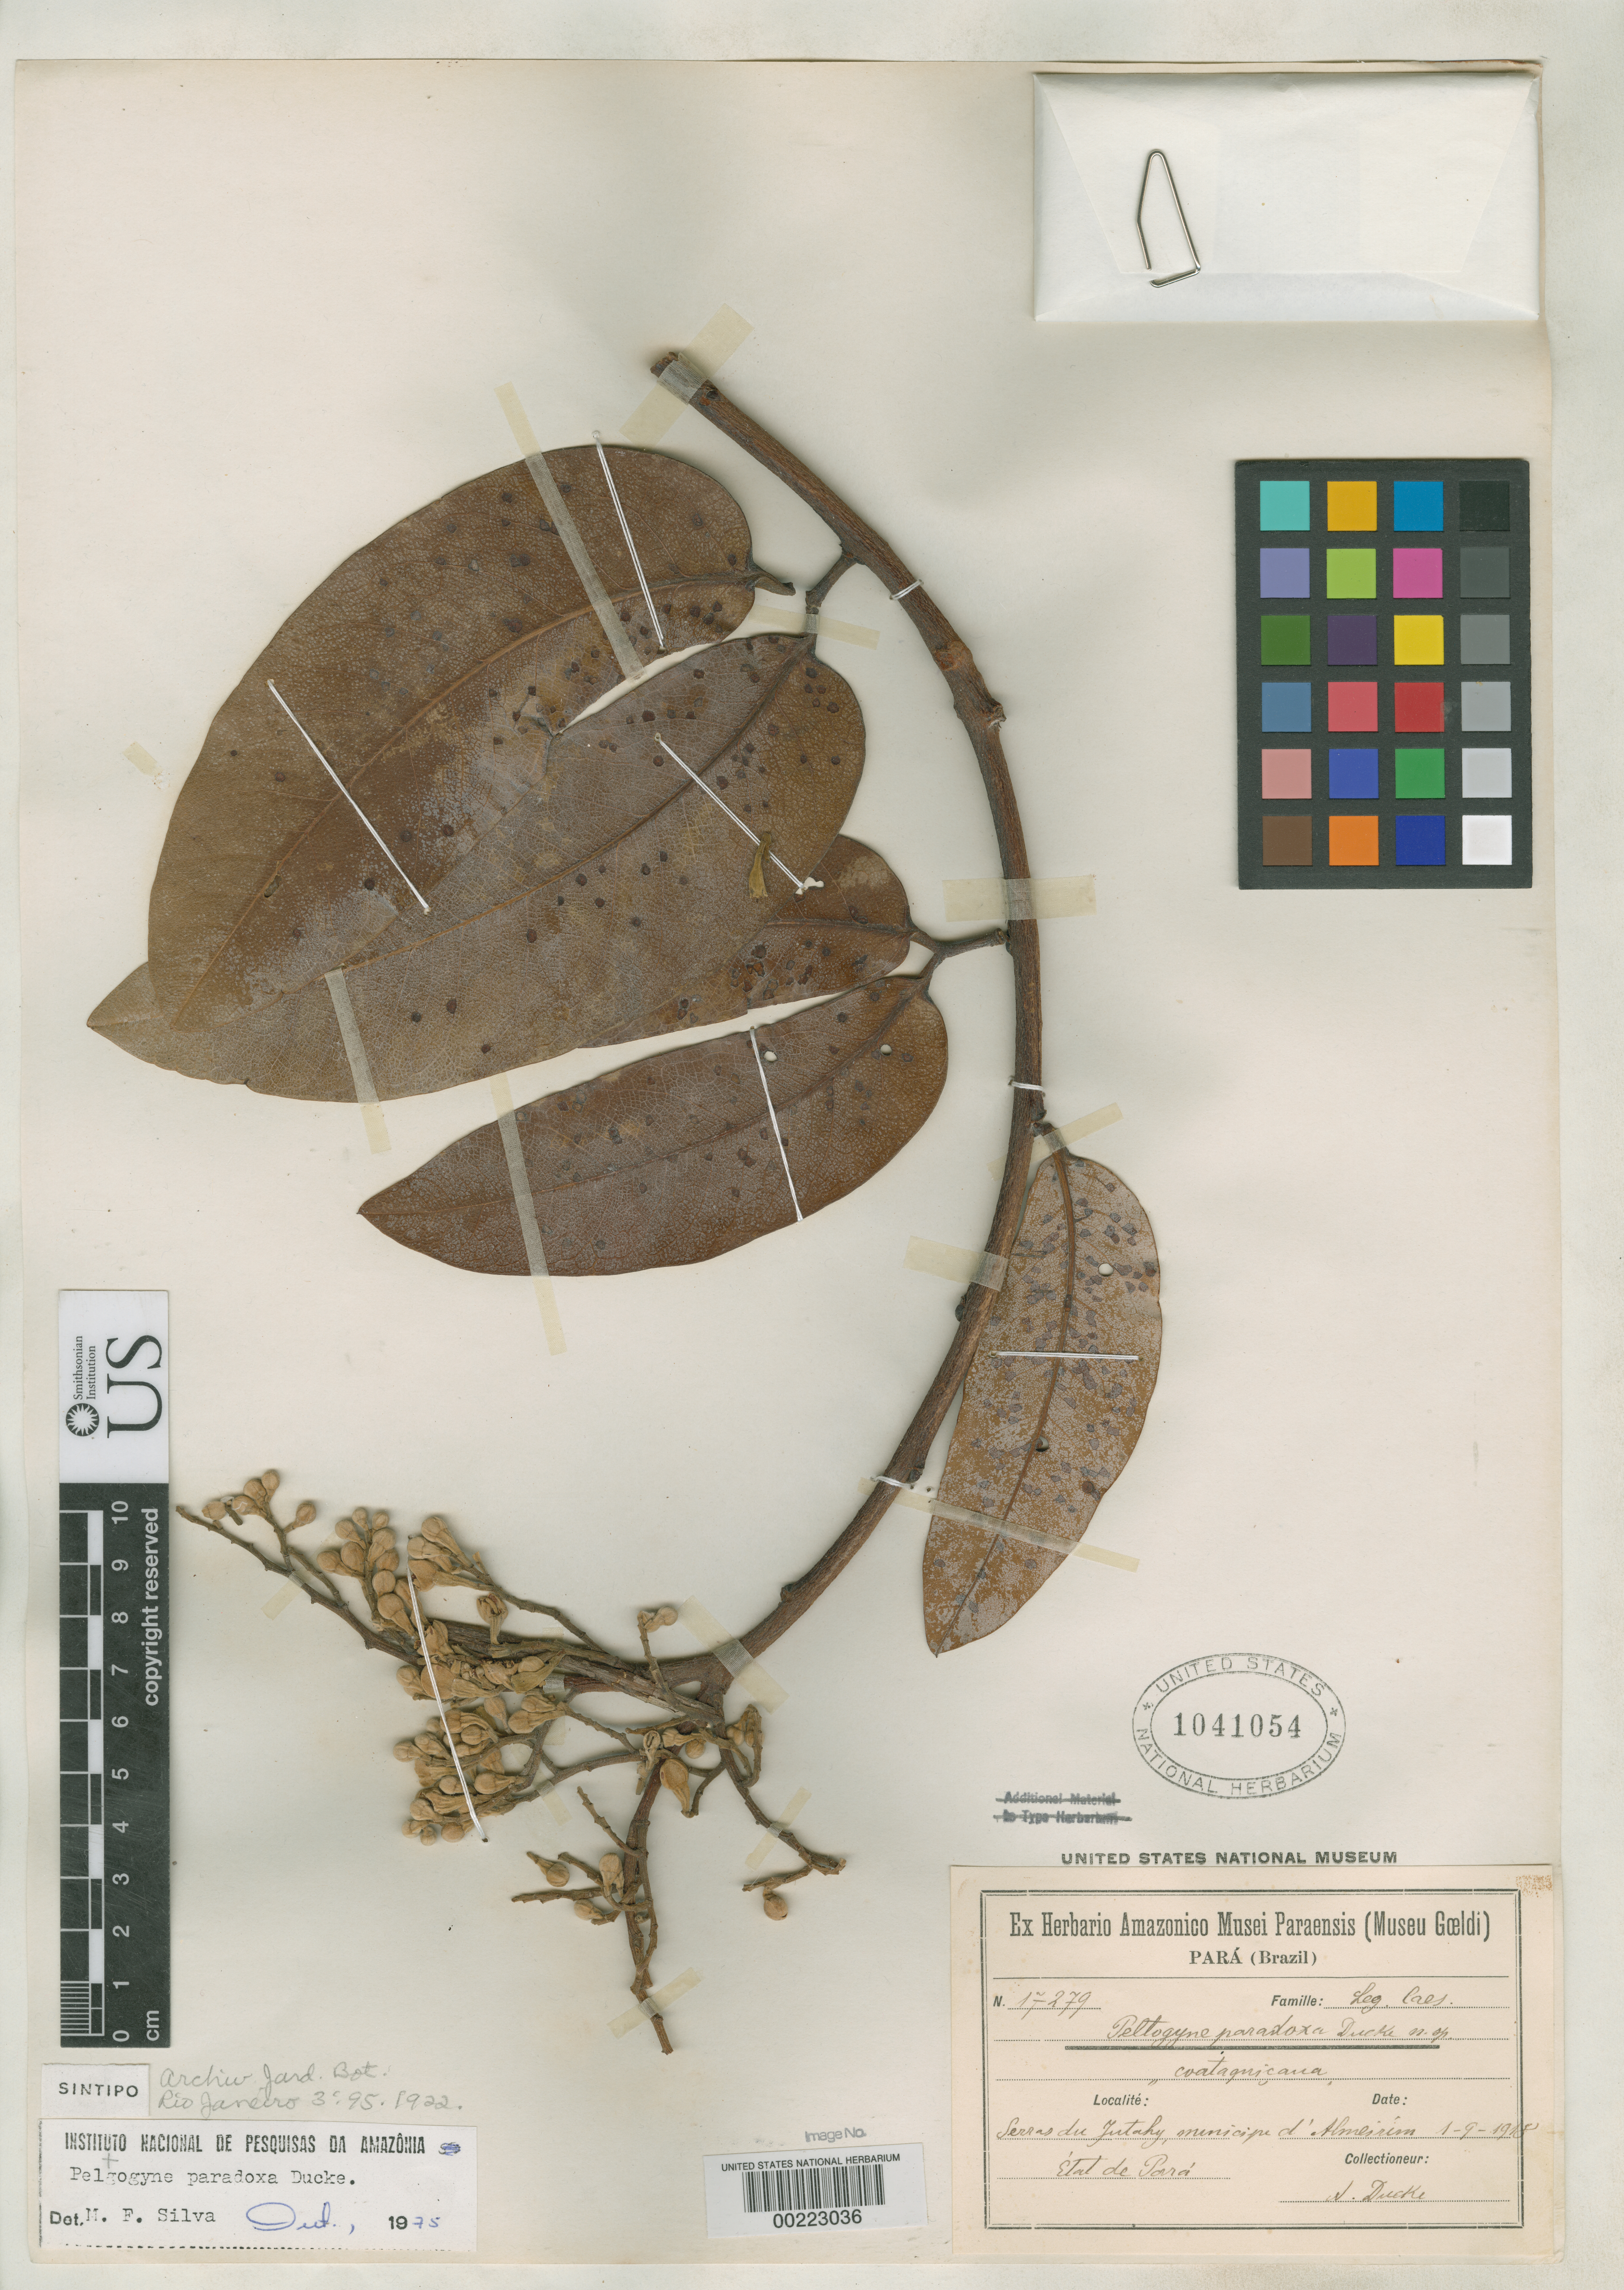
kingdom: Plantae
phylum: Tracheophyta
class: Magnoliopsida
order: Fabales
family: Fabaceae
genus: Peltogyne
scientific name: Peltogyne paradoxa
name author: Ducke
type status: Isosyntype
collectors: A. Ducke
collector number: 17279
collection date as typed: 01 Sep 1918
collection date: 1918-09-01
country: Brazil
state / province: Pará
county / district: Almeirim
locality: Serras du Jutahy 134, Agua Azul.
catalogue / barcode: US 1041054